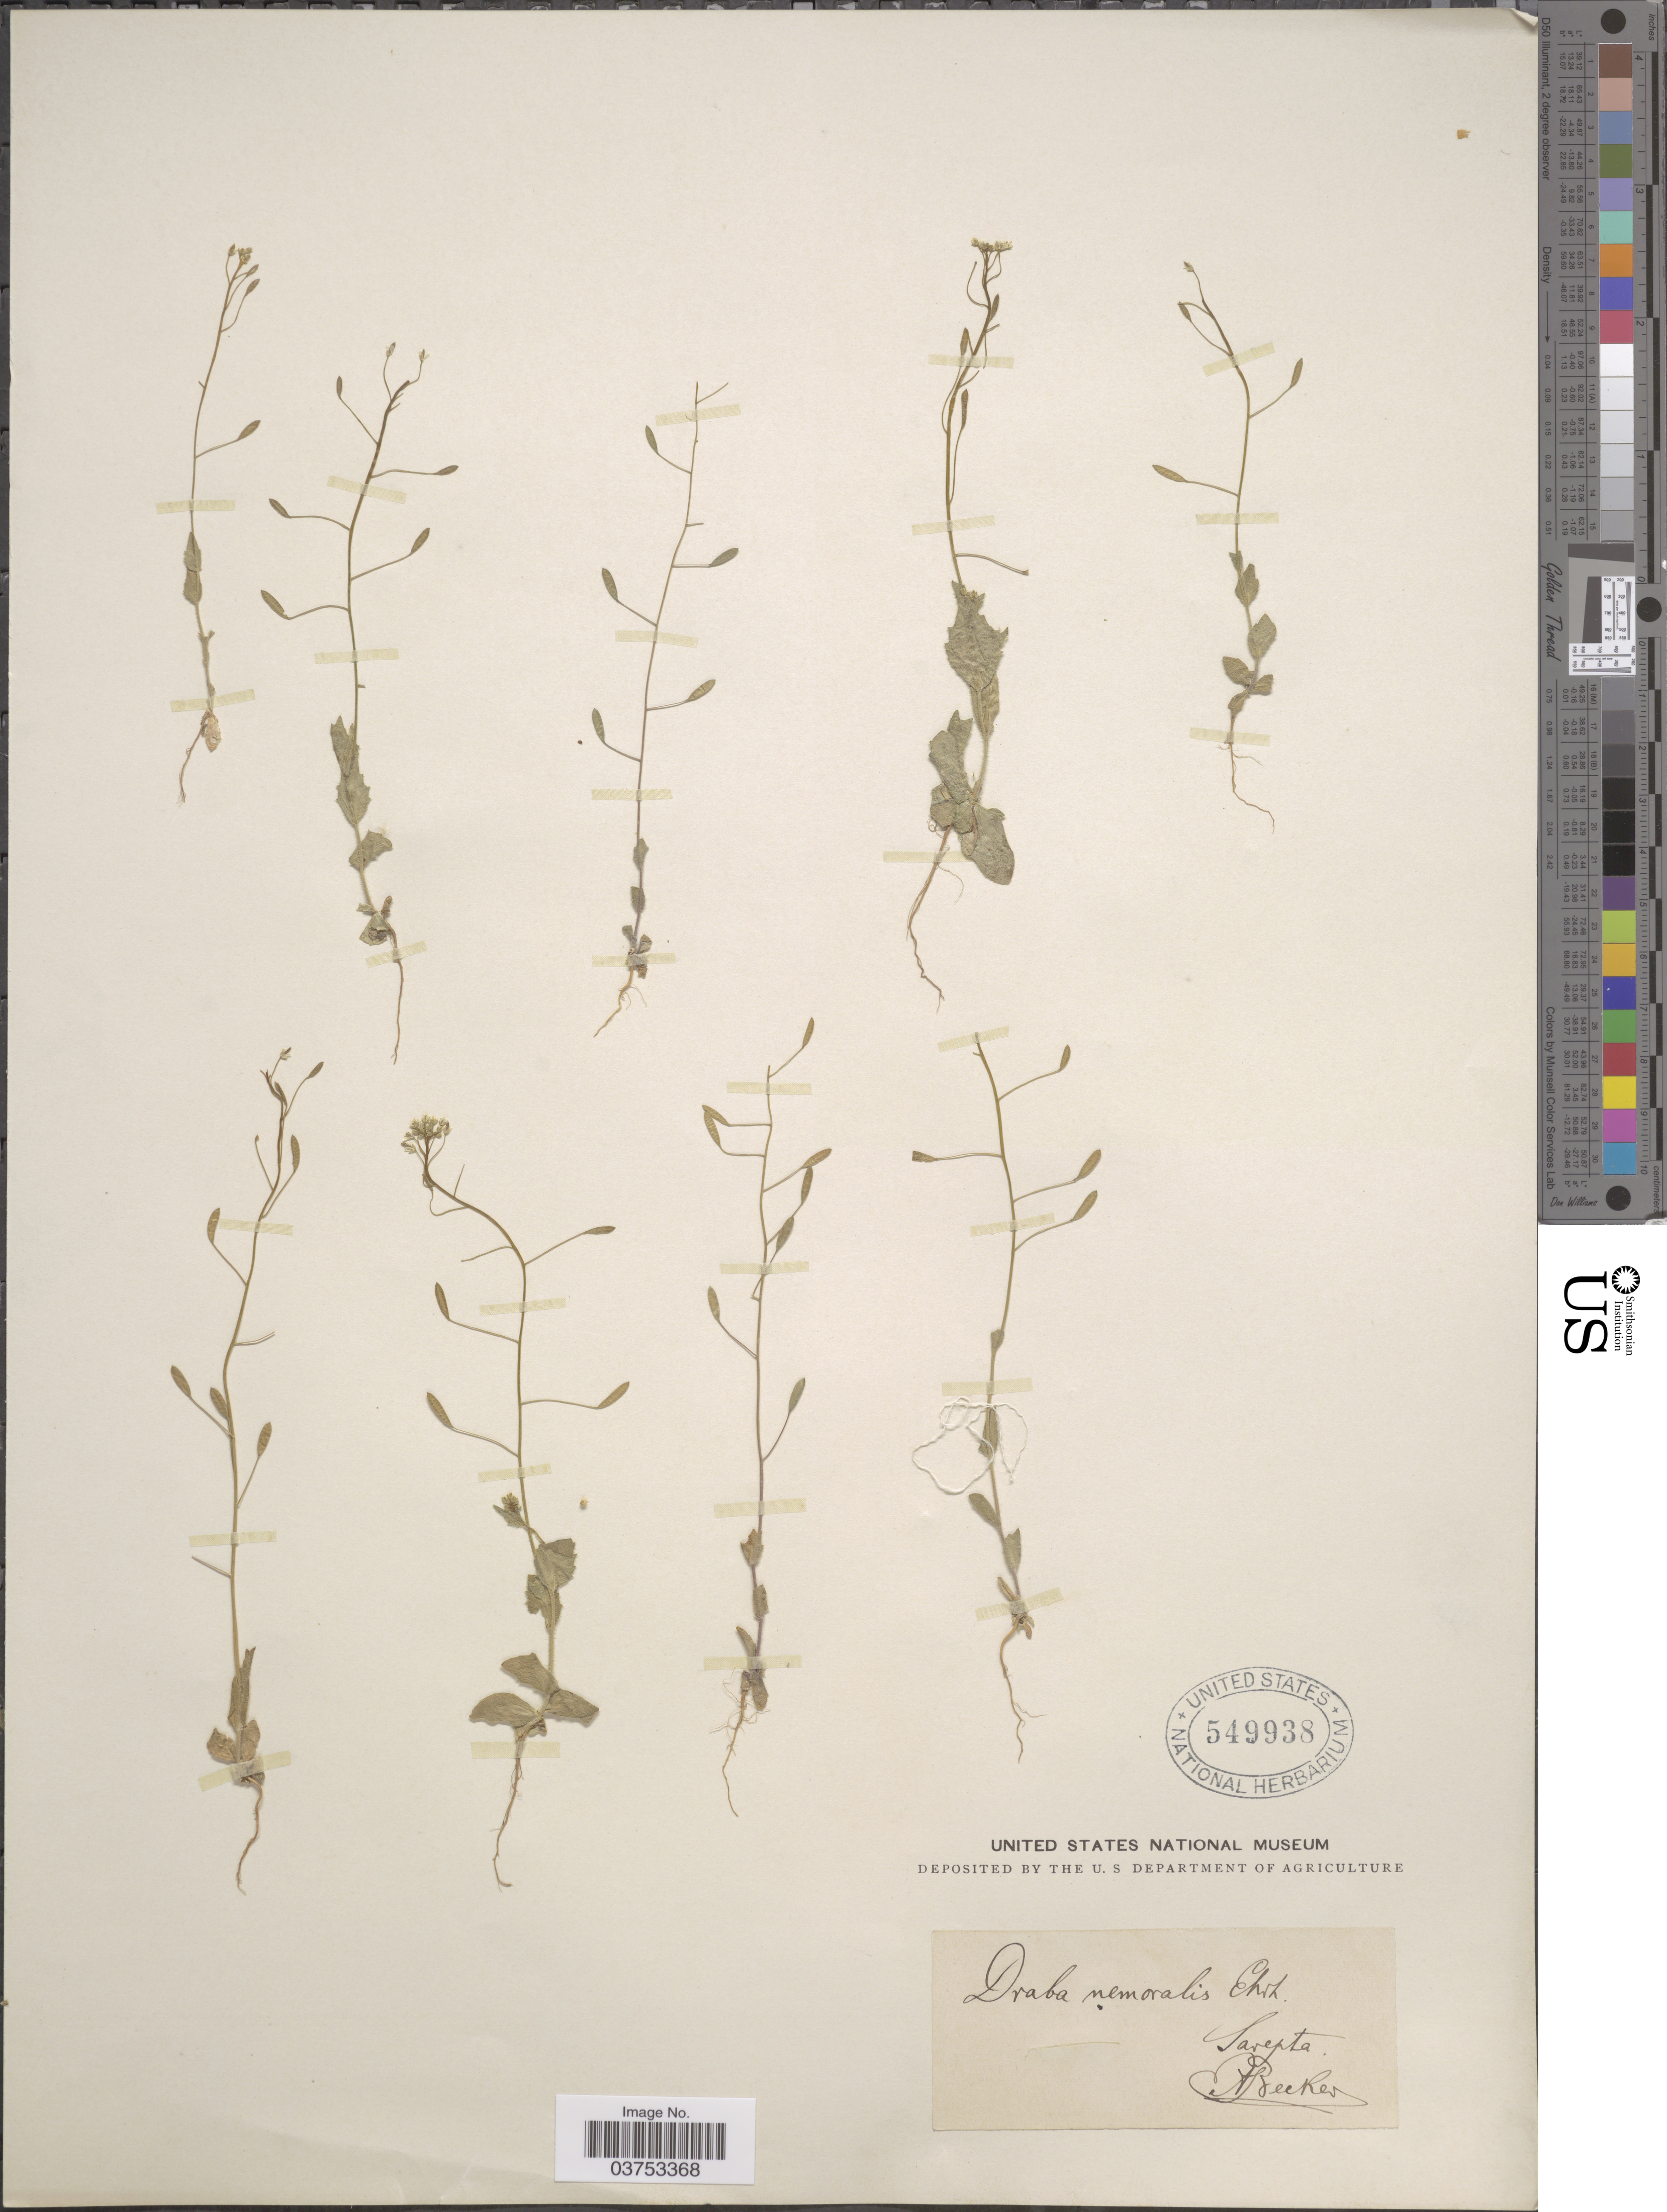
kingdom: Plantae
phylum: Tracheophyta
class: Magnoliopsida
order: Brassicales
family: Brassicaceae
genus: Draba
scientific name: Draba nemorosa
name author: L.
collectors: A. Becker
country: Russian Federation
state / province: Volgograd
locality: Sarepta.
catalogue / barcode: US 549938